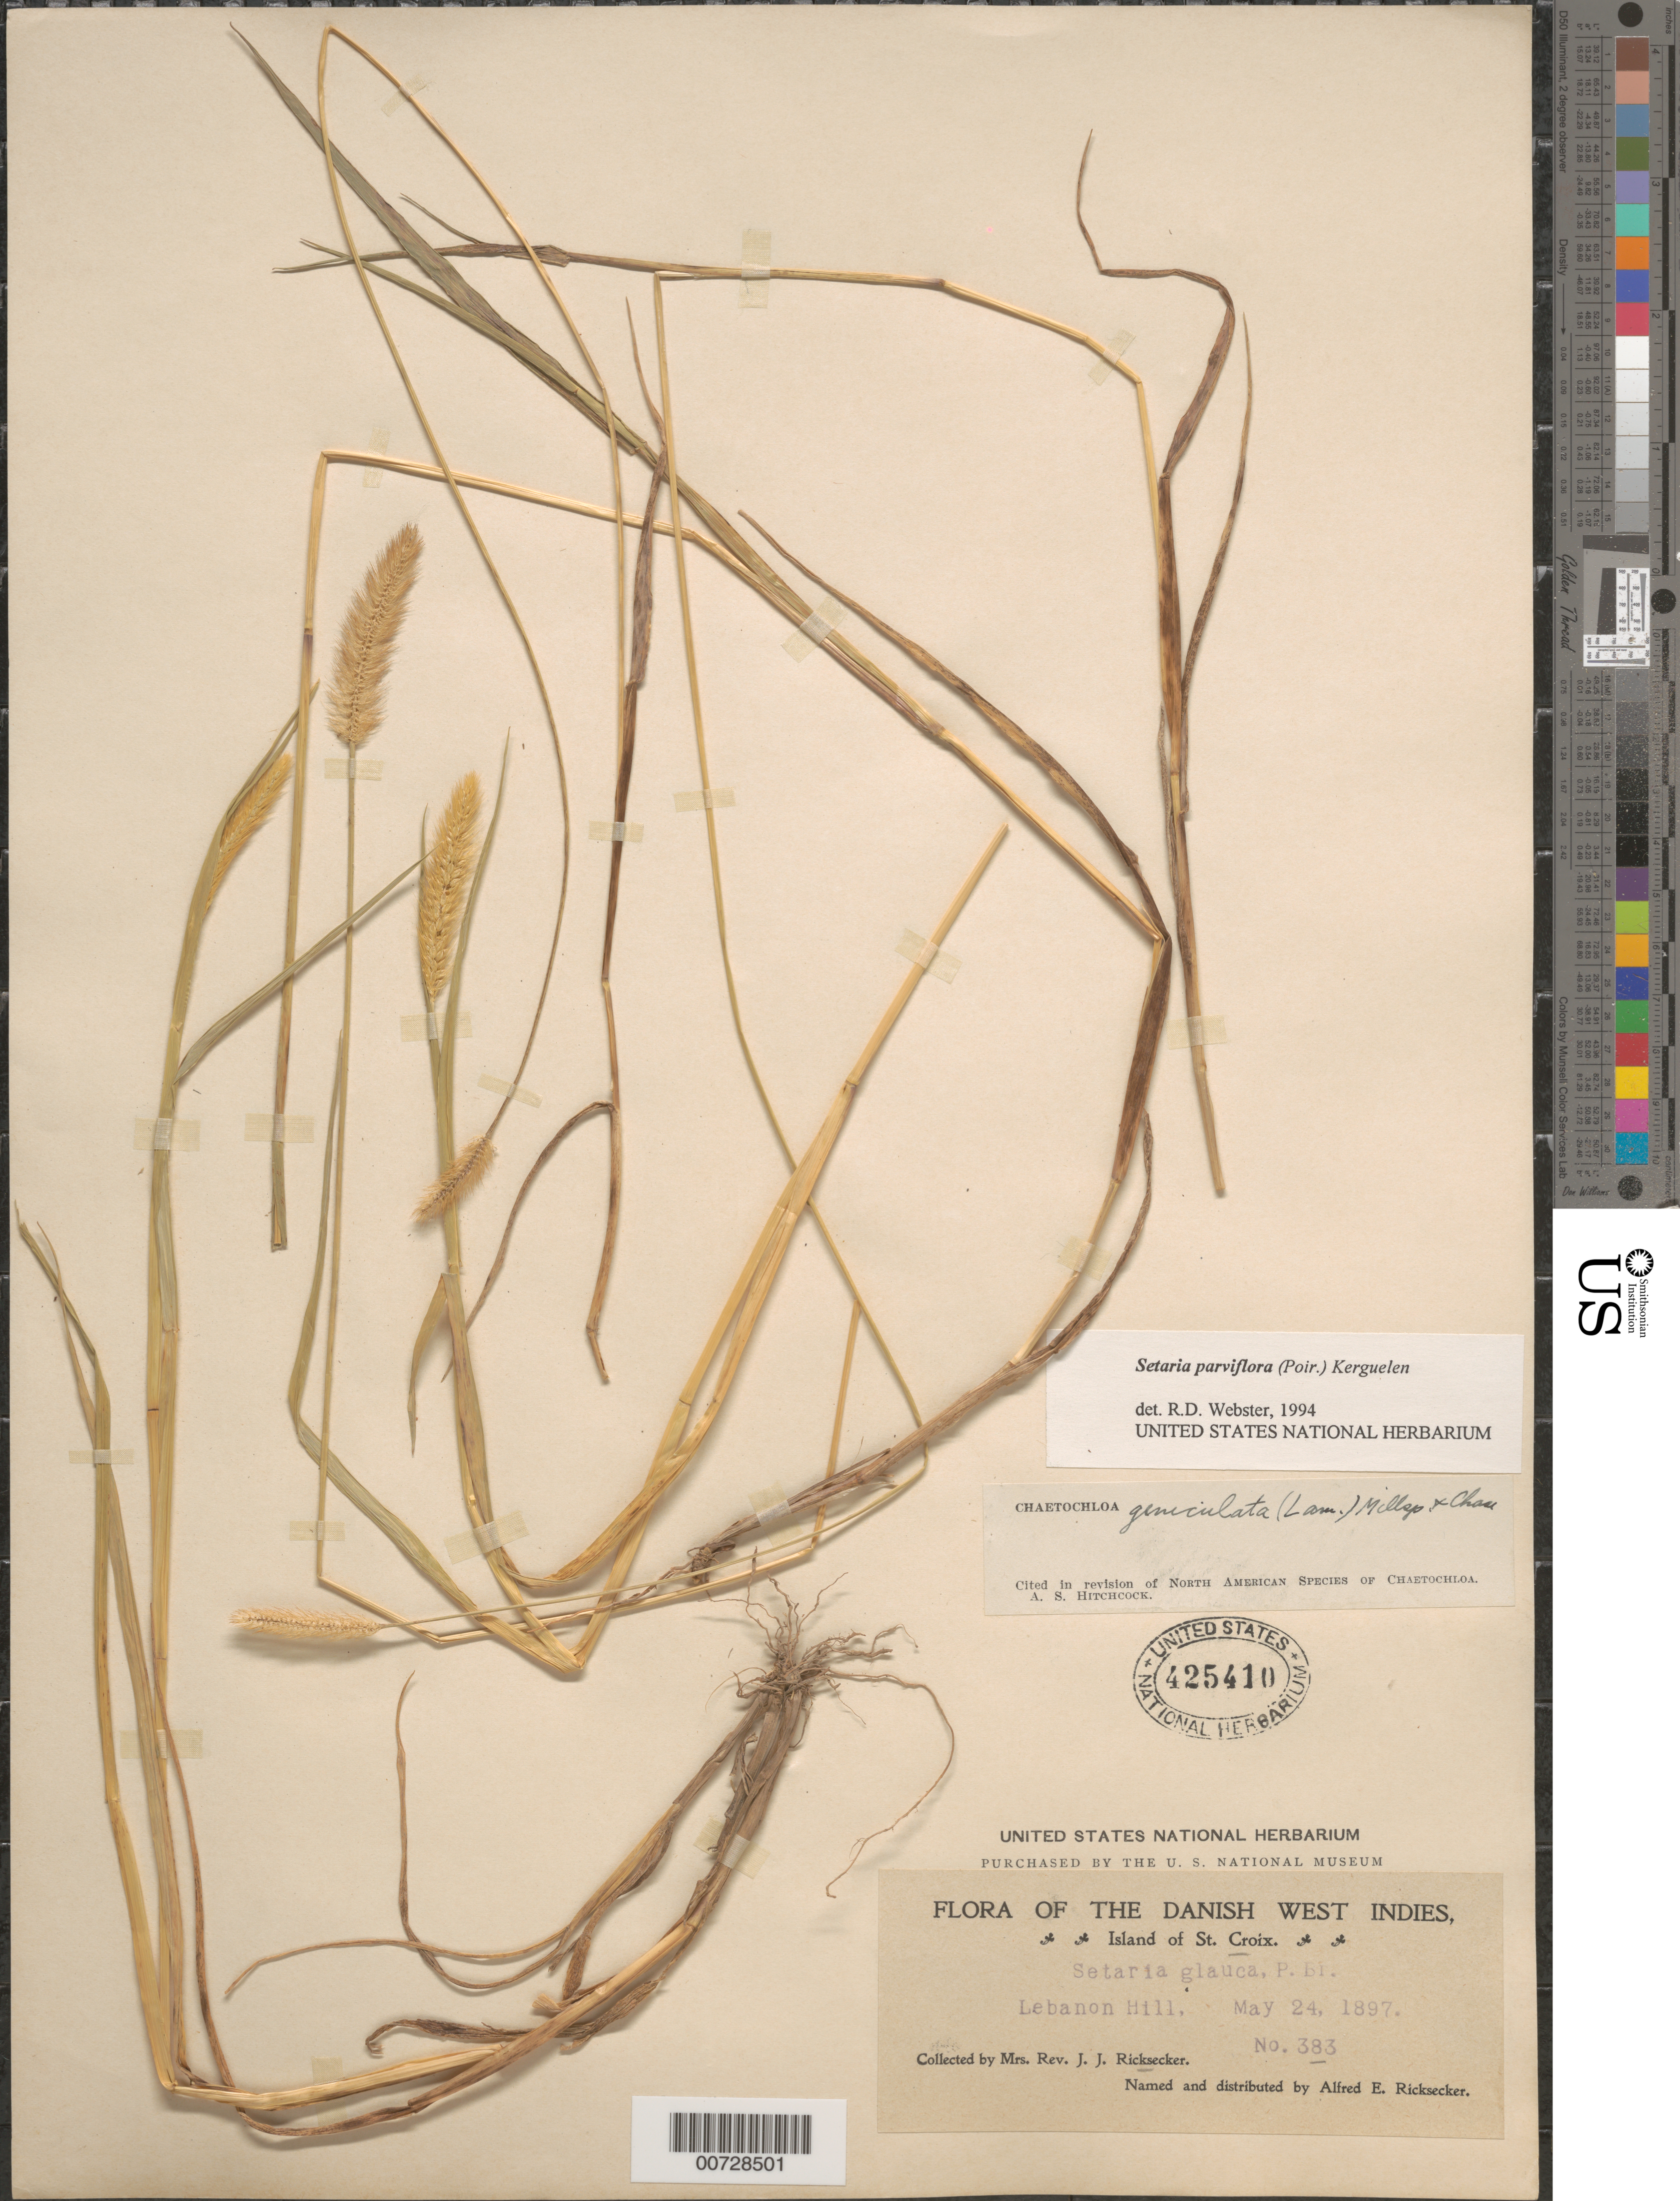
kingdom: Plantae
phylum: Tracheophyta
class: Liliopsida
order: Poales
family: Poaceae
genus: Setaria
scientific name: Setaria parviflora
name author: (Poir.) Kerguélen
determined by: Webster, Robert D.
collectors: L. A. Ricksecker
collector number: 383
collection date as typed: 24 May 1897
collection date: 1897-05-24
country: U.S. Virgin Islands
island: St. Croix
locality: St. Croix; Lebanon Hill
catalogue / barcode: US 425410